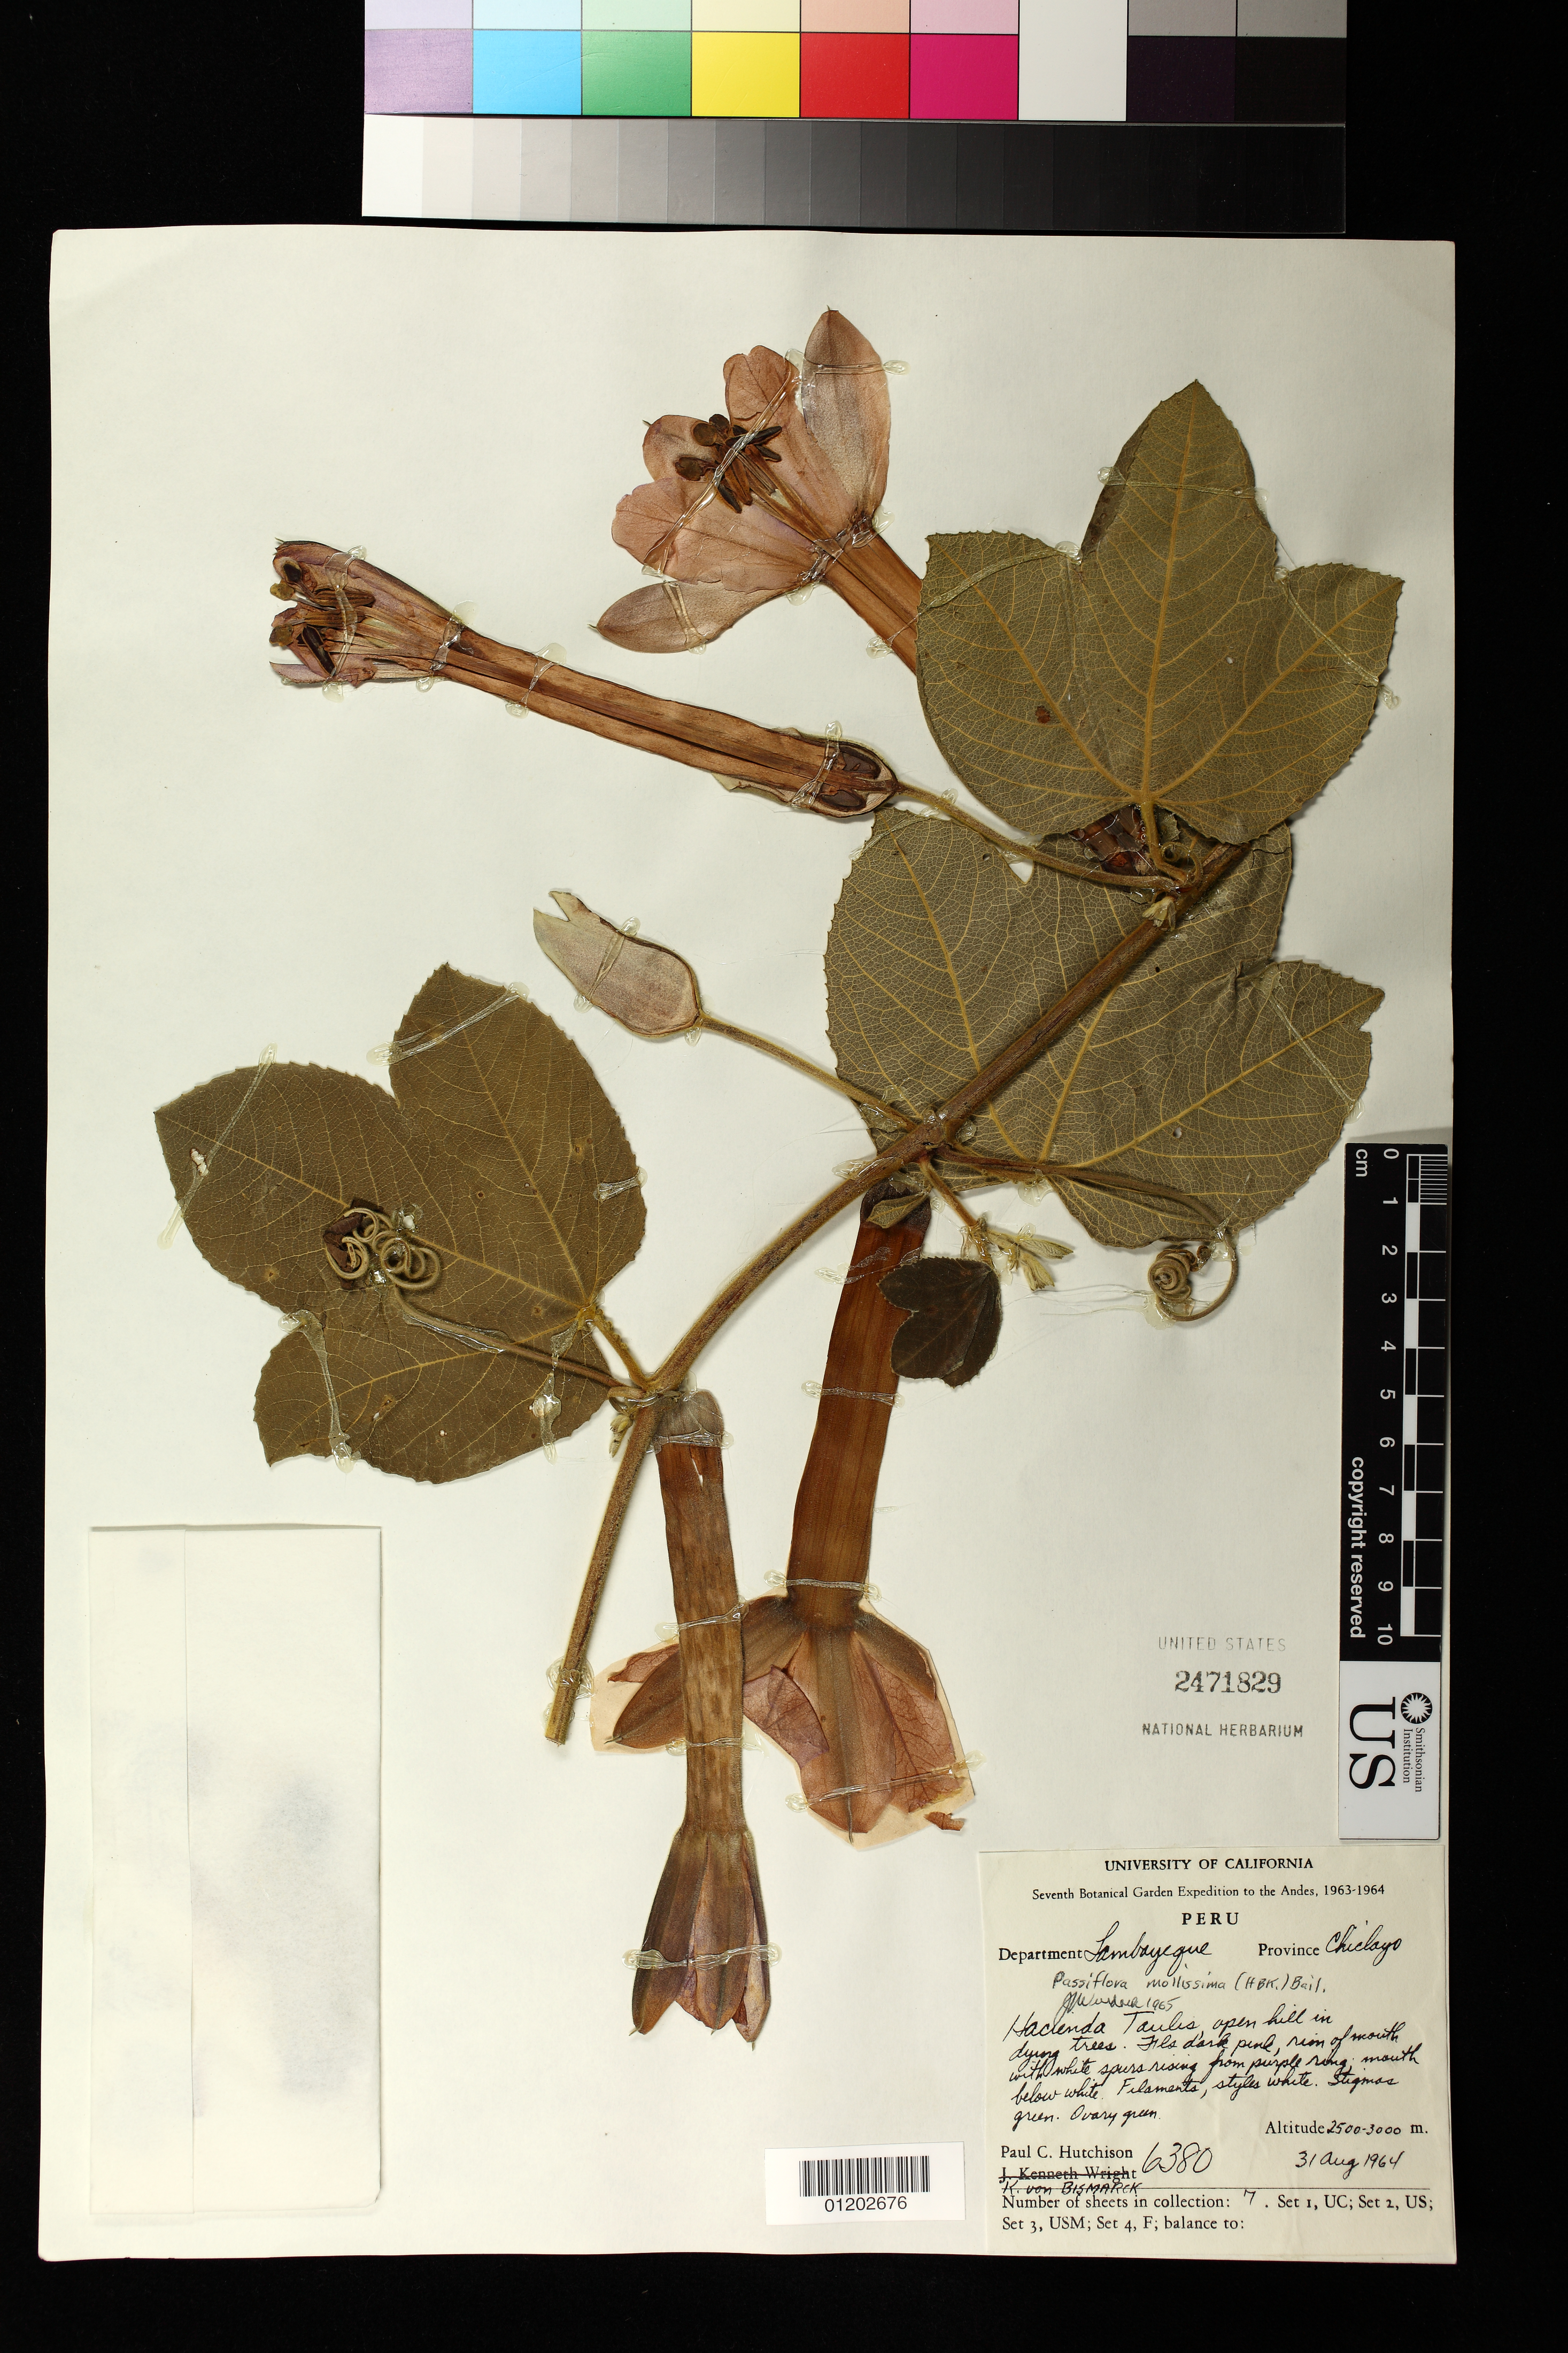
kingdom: Plantae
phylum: Tracheophyta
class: Magnoliopsida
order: Malpighiales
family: Passifloraceae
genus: Passiflora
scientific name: Passiflora mollissima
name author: (Kunth) L.H. Bailey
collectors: P. C. Hutchison & K. Bismas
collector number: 6380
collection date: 1964-08-31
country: Peru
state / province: Lambayeque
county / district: Chiclayo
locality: Hacienda Taulis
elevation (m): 2500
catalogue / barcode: US 2471829